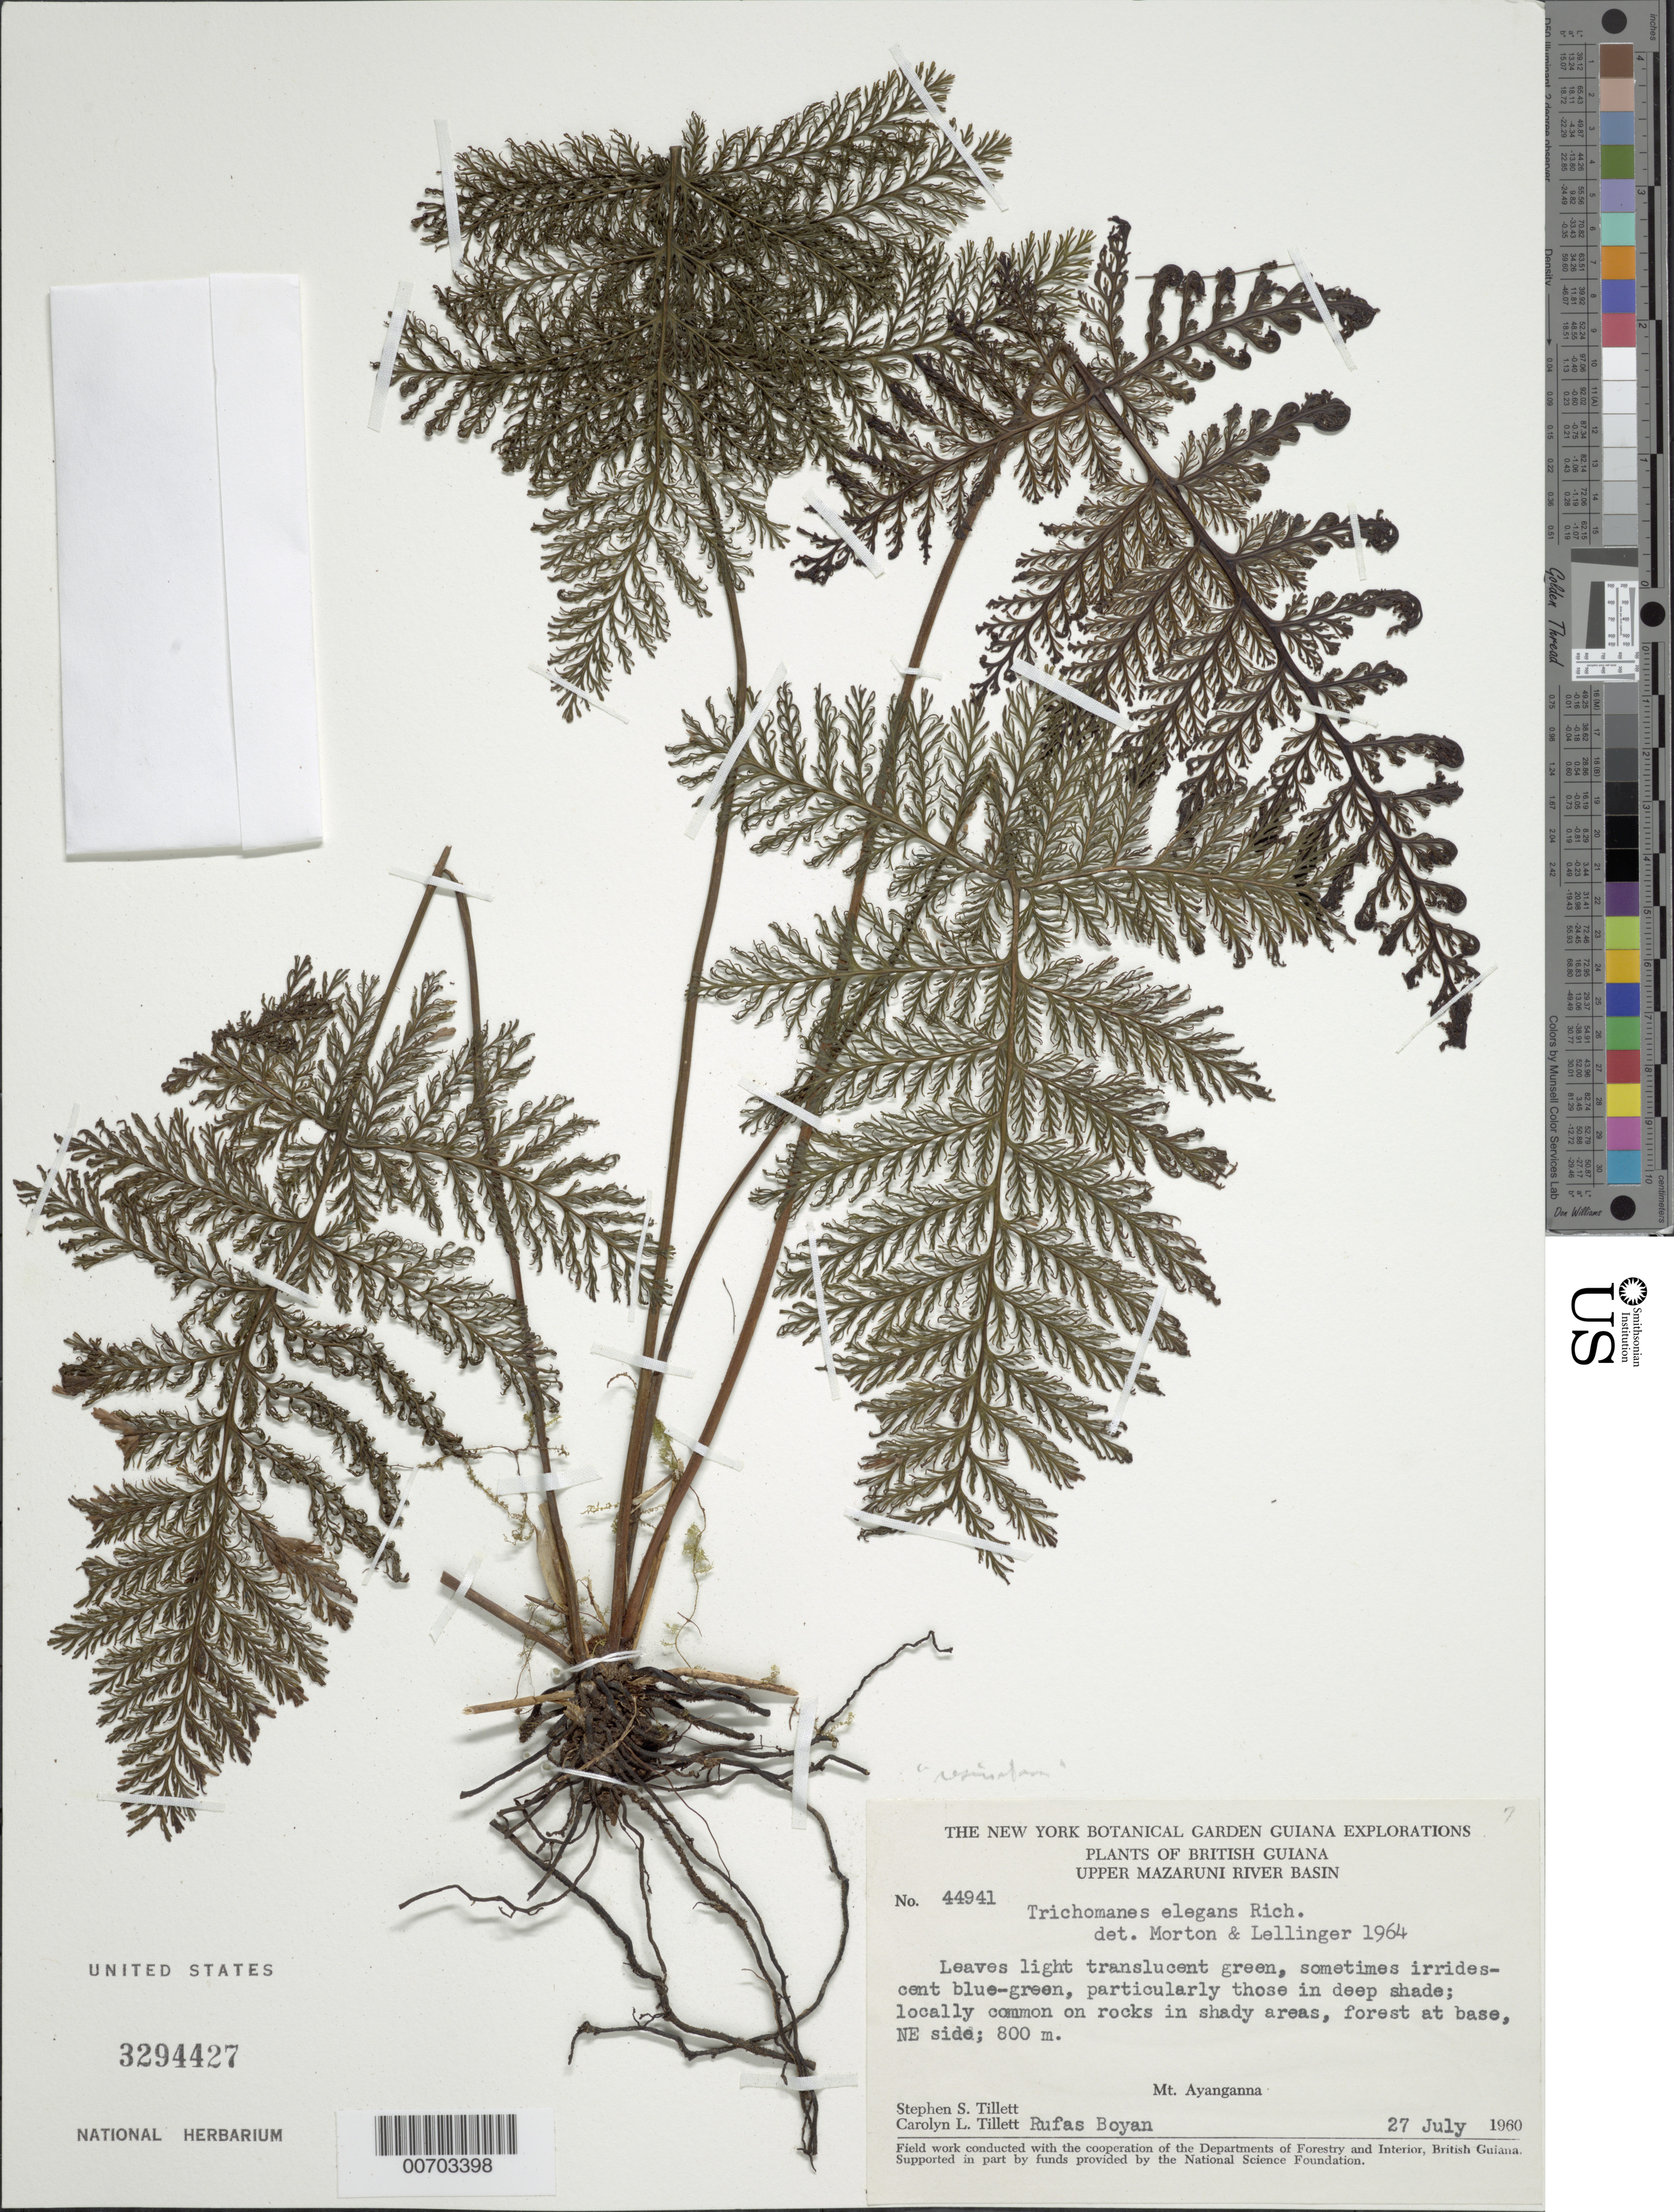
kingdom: Plantae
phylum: Tracheophyta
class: Polypodiopsida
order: Hymenophyllales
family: Hymenophyllaceae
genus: Trichomanes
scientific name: Trichomanes resinosum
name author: R.C. Moran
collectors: S. S. Tillett, C. L. Tillett & R. Boyan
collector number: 44941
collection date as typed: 27-Jul-60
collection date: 1960-07-27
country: Guyana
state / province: Cuyuni-Mazaruni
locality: Mt. Ayanganna, NE side of, Upper Mazaruni R Basin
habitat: Forest, rocks in sandy areas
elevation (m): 800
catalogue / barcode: US 3294427